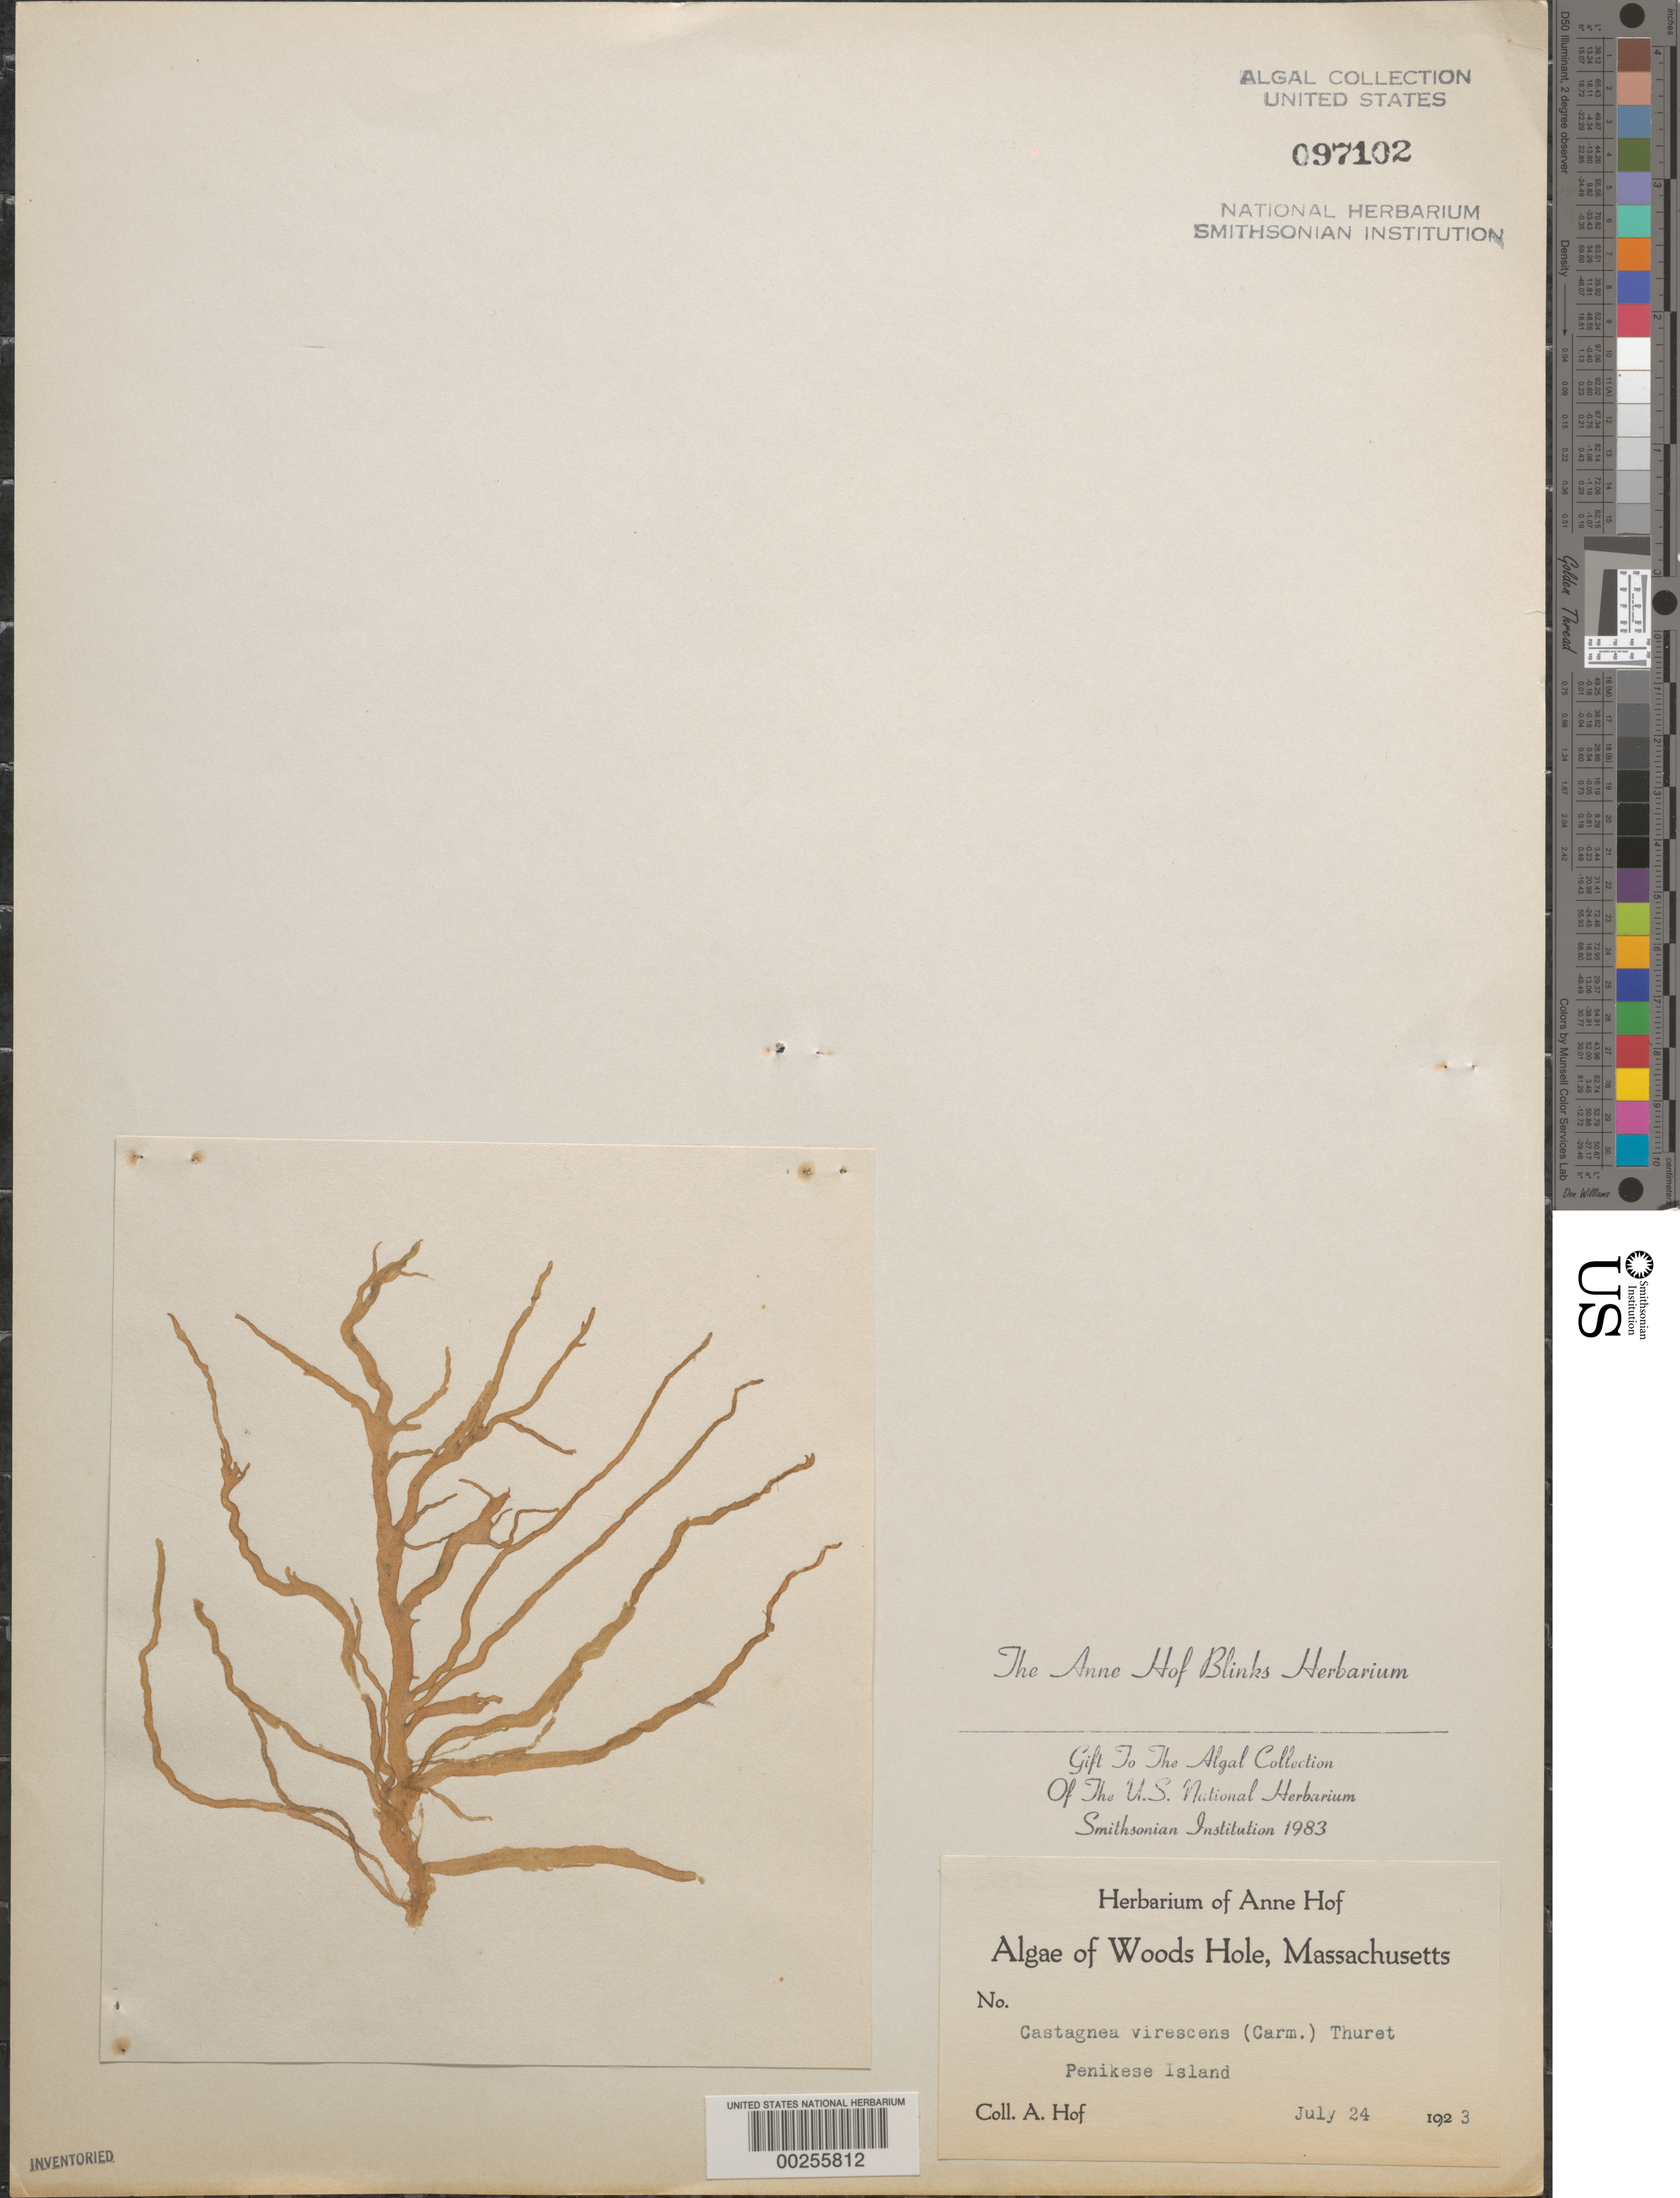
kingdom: Chromista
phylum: Ochrophyta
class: Phaeophyceae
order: Ectocarpales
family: Chordariaceae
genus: Eudesme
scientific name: Eudesme virescens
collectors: A. Blinks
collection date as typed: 24 Jul 1923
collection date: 1923-07-24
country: United States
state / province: Massachusetts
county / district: Dukes County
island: Penikese Island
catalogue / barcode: US 97102